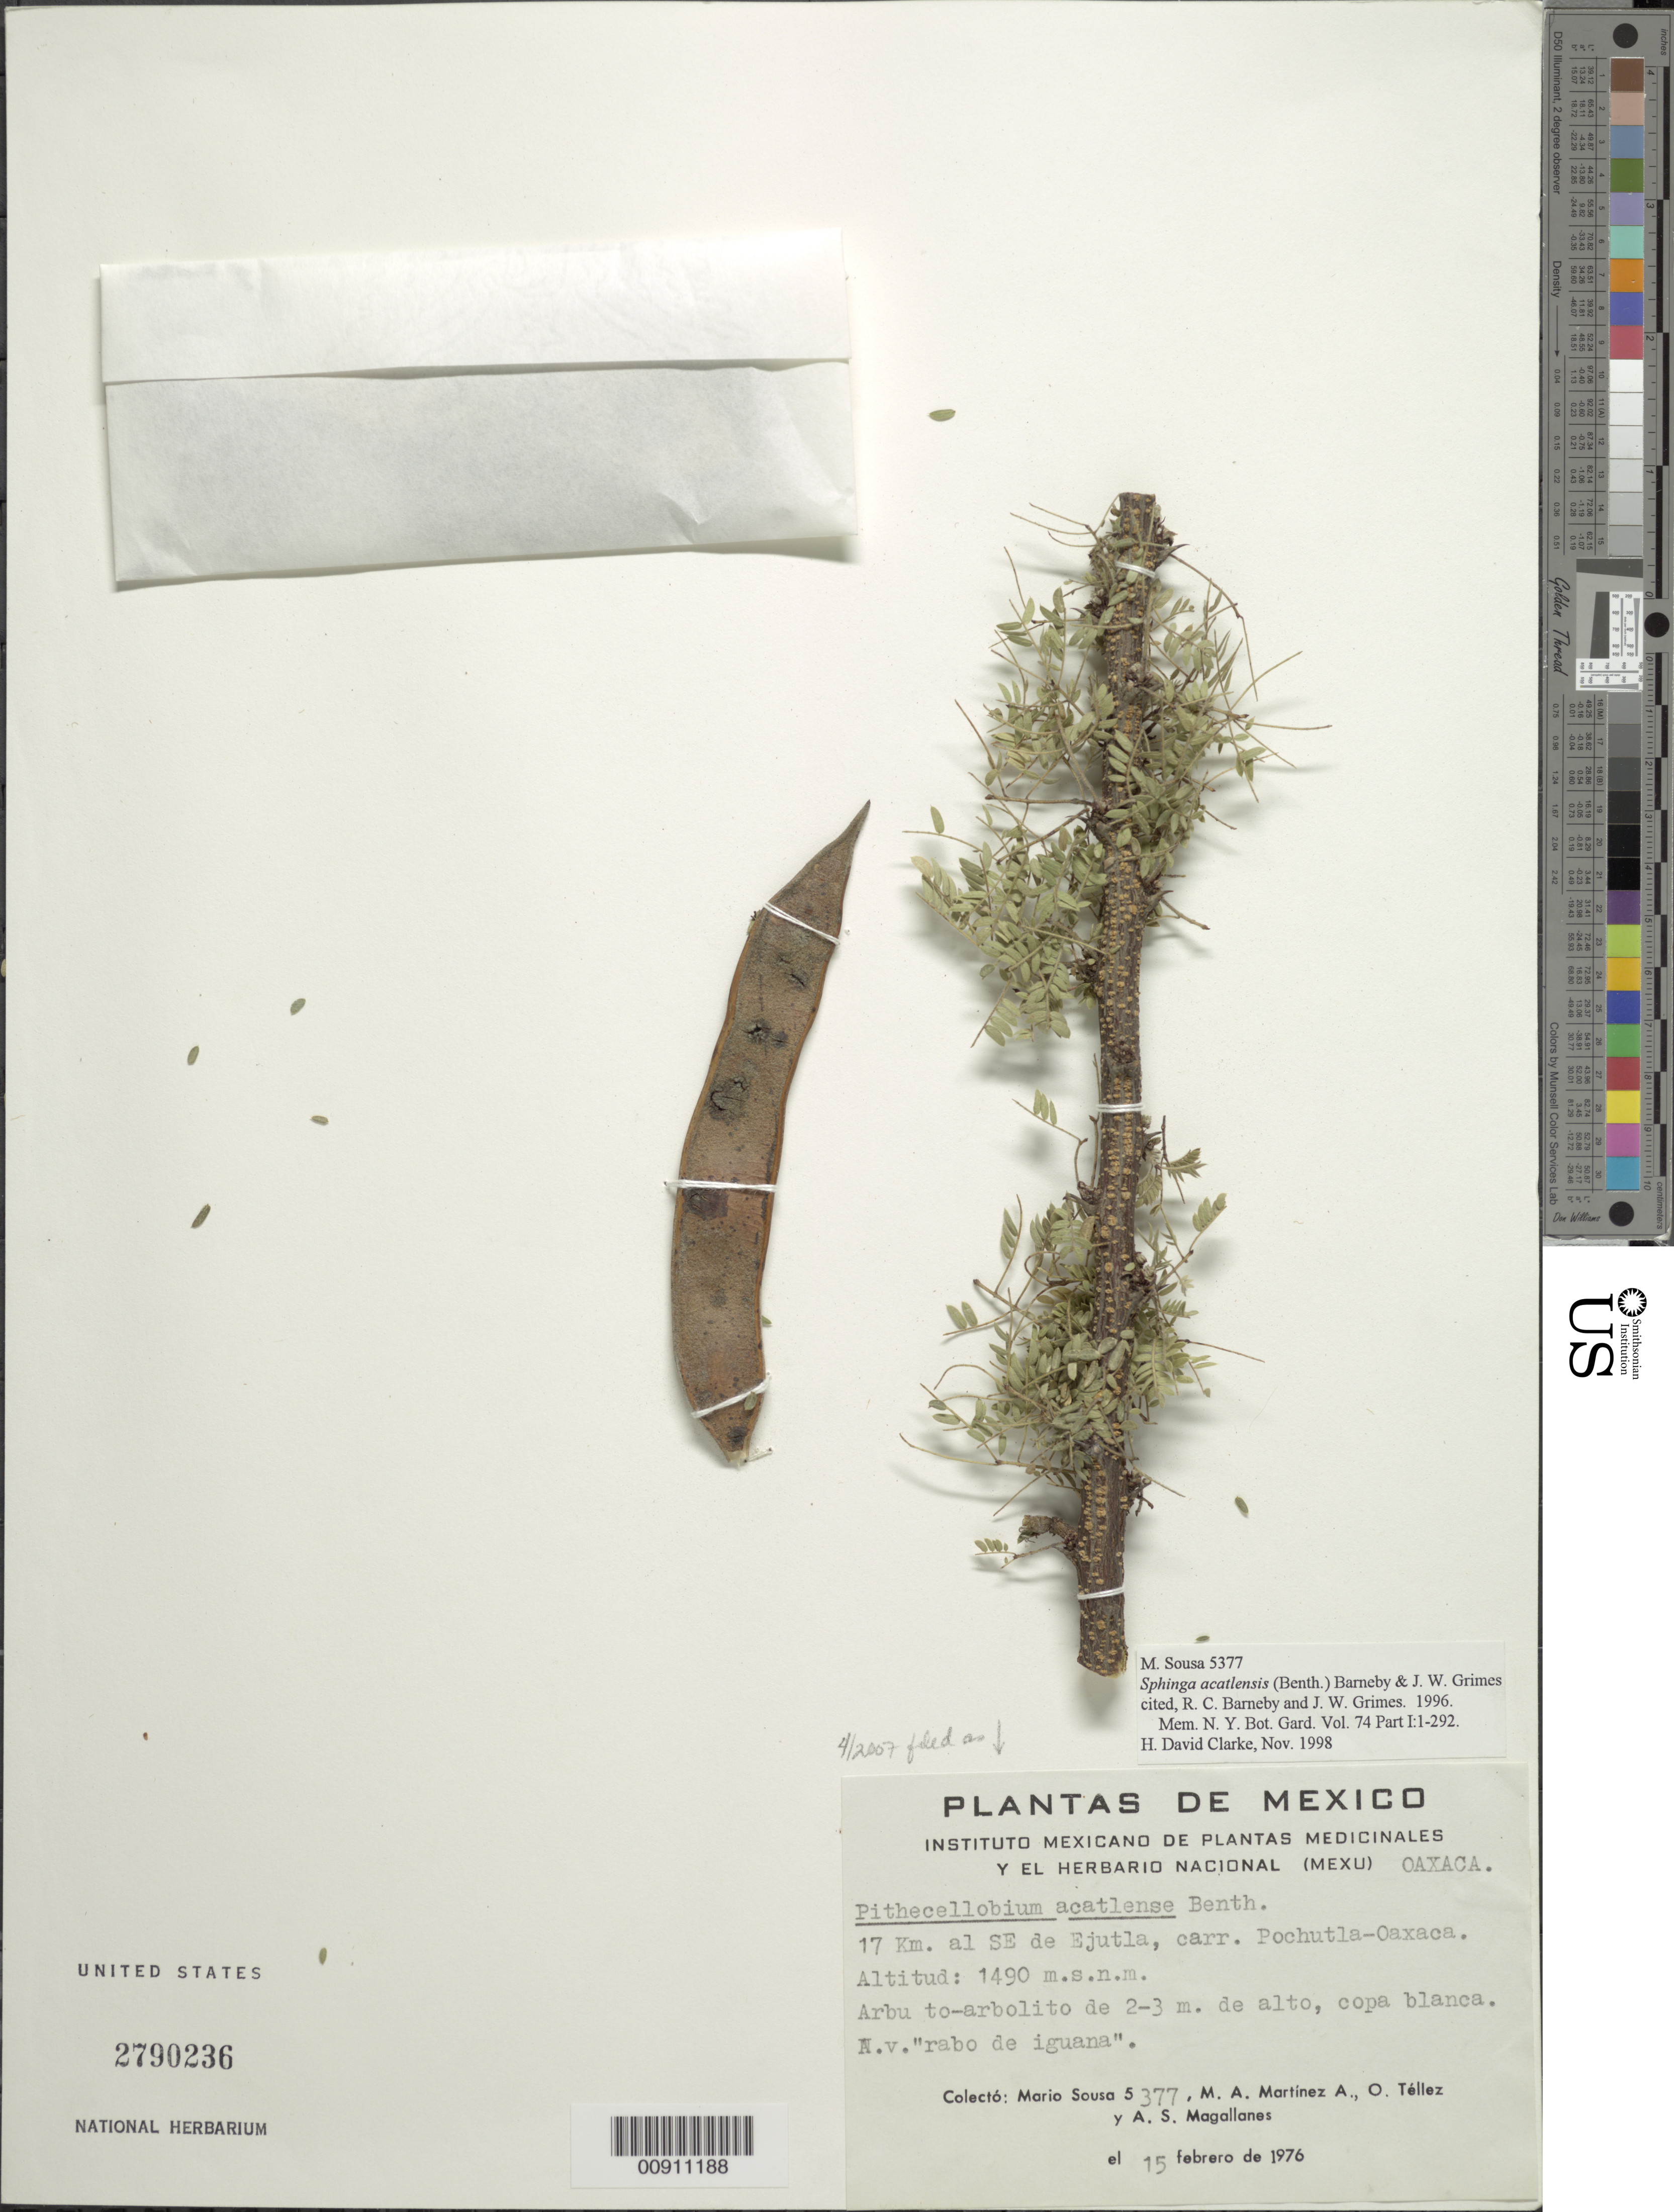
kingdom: Plantae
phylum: Tracheophyta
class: Magnoliopsida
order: Fabales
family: Fabaceae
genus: Sphinga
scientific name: Sphinga acatlensis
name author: (Benth.) Barneby & J.W. Grimes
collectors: M. Sousa S., M. A. Martínez Alfaro, O. Téllez V. & A. Magallanes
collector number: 5377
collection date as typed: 15 Feb 1976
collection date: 1976-02-15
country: Mexico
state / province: Oaxaca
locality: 17 km al SE de Ejutla, carr. Pochutla-Oaxaca.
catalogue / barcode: US 2790236